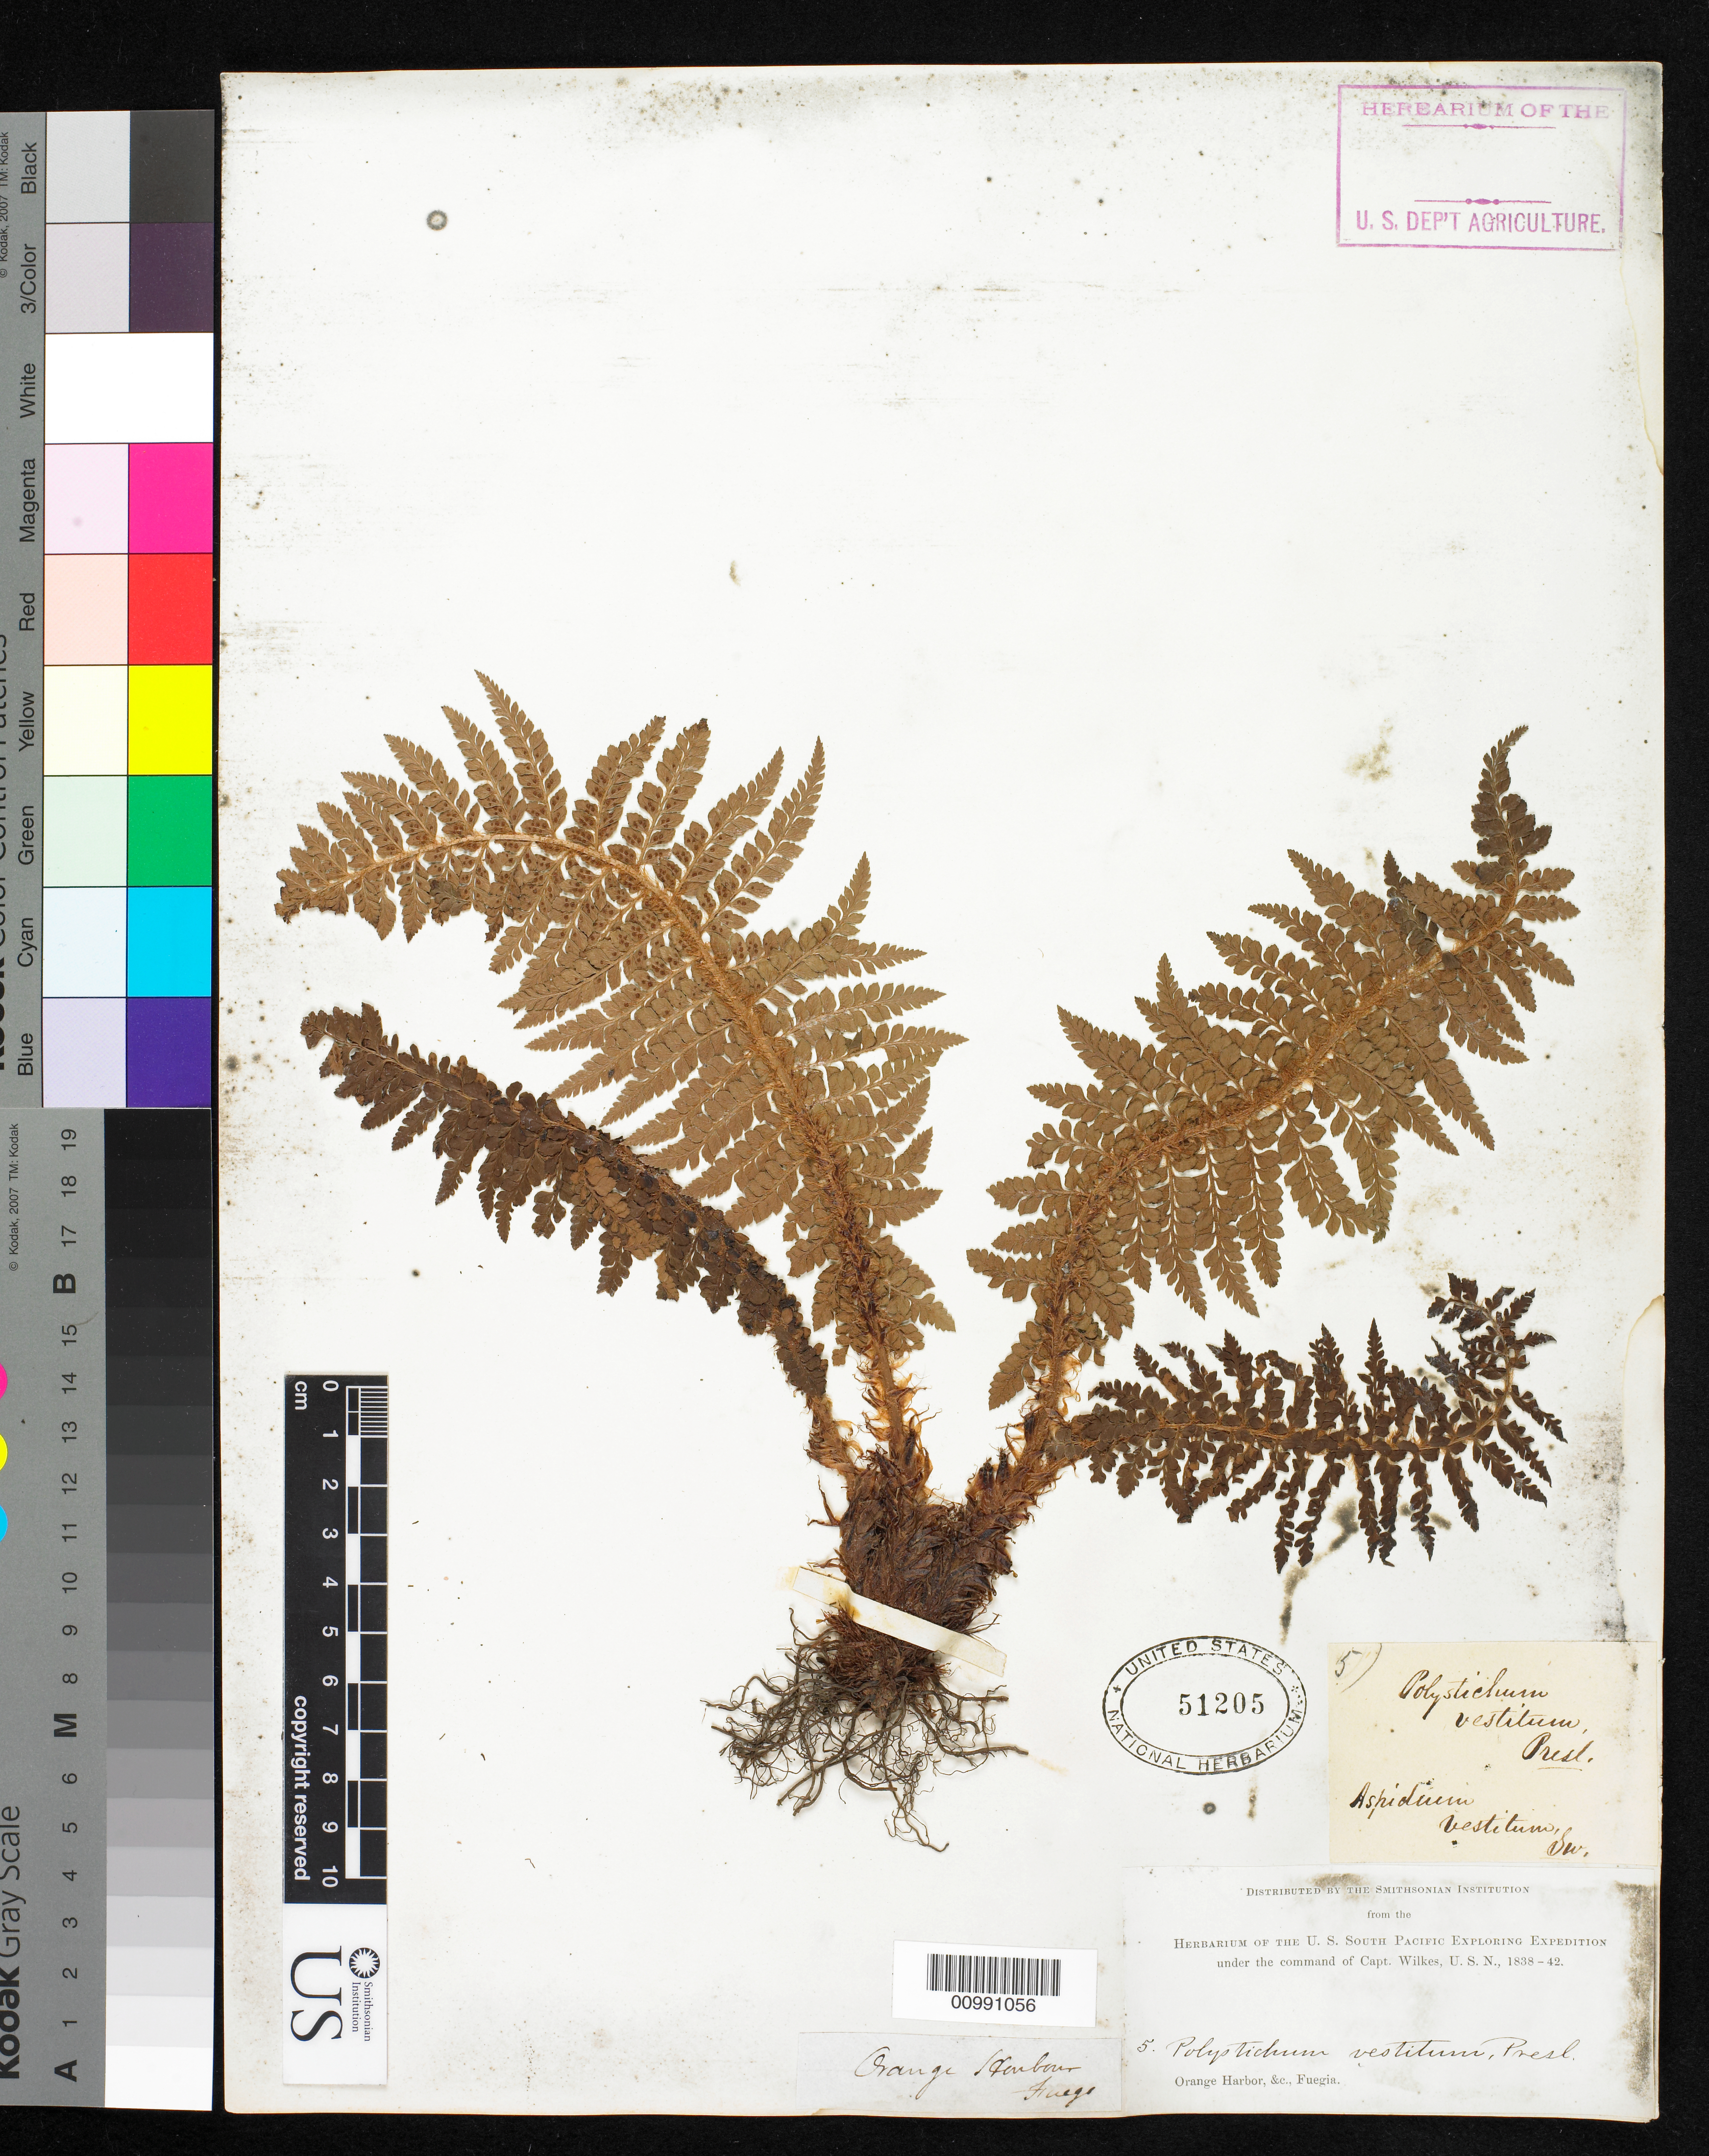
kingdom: Plantae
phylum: Tracheophyta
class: Polypodiopsida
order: Polypodiales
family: Dryopteridaceae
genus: Polystichum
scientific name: Polystichum vestitum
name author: (Sw.) C. Presl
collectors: Wilkes Explor. Exped.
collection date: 1838/1842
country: Argentina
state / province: Tierra del Fuego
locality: Orange Harbor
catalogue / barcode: US 51205